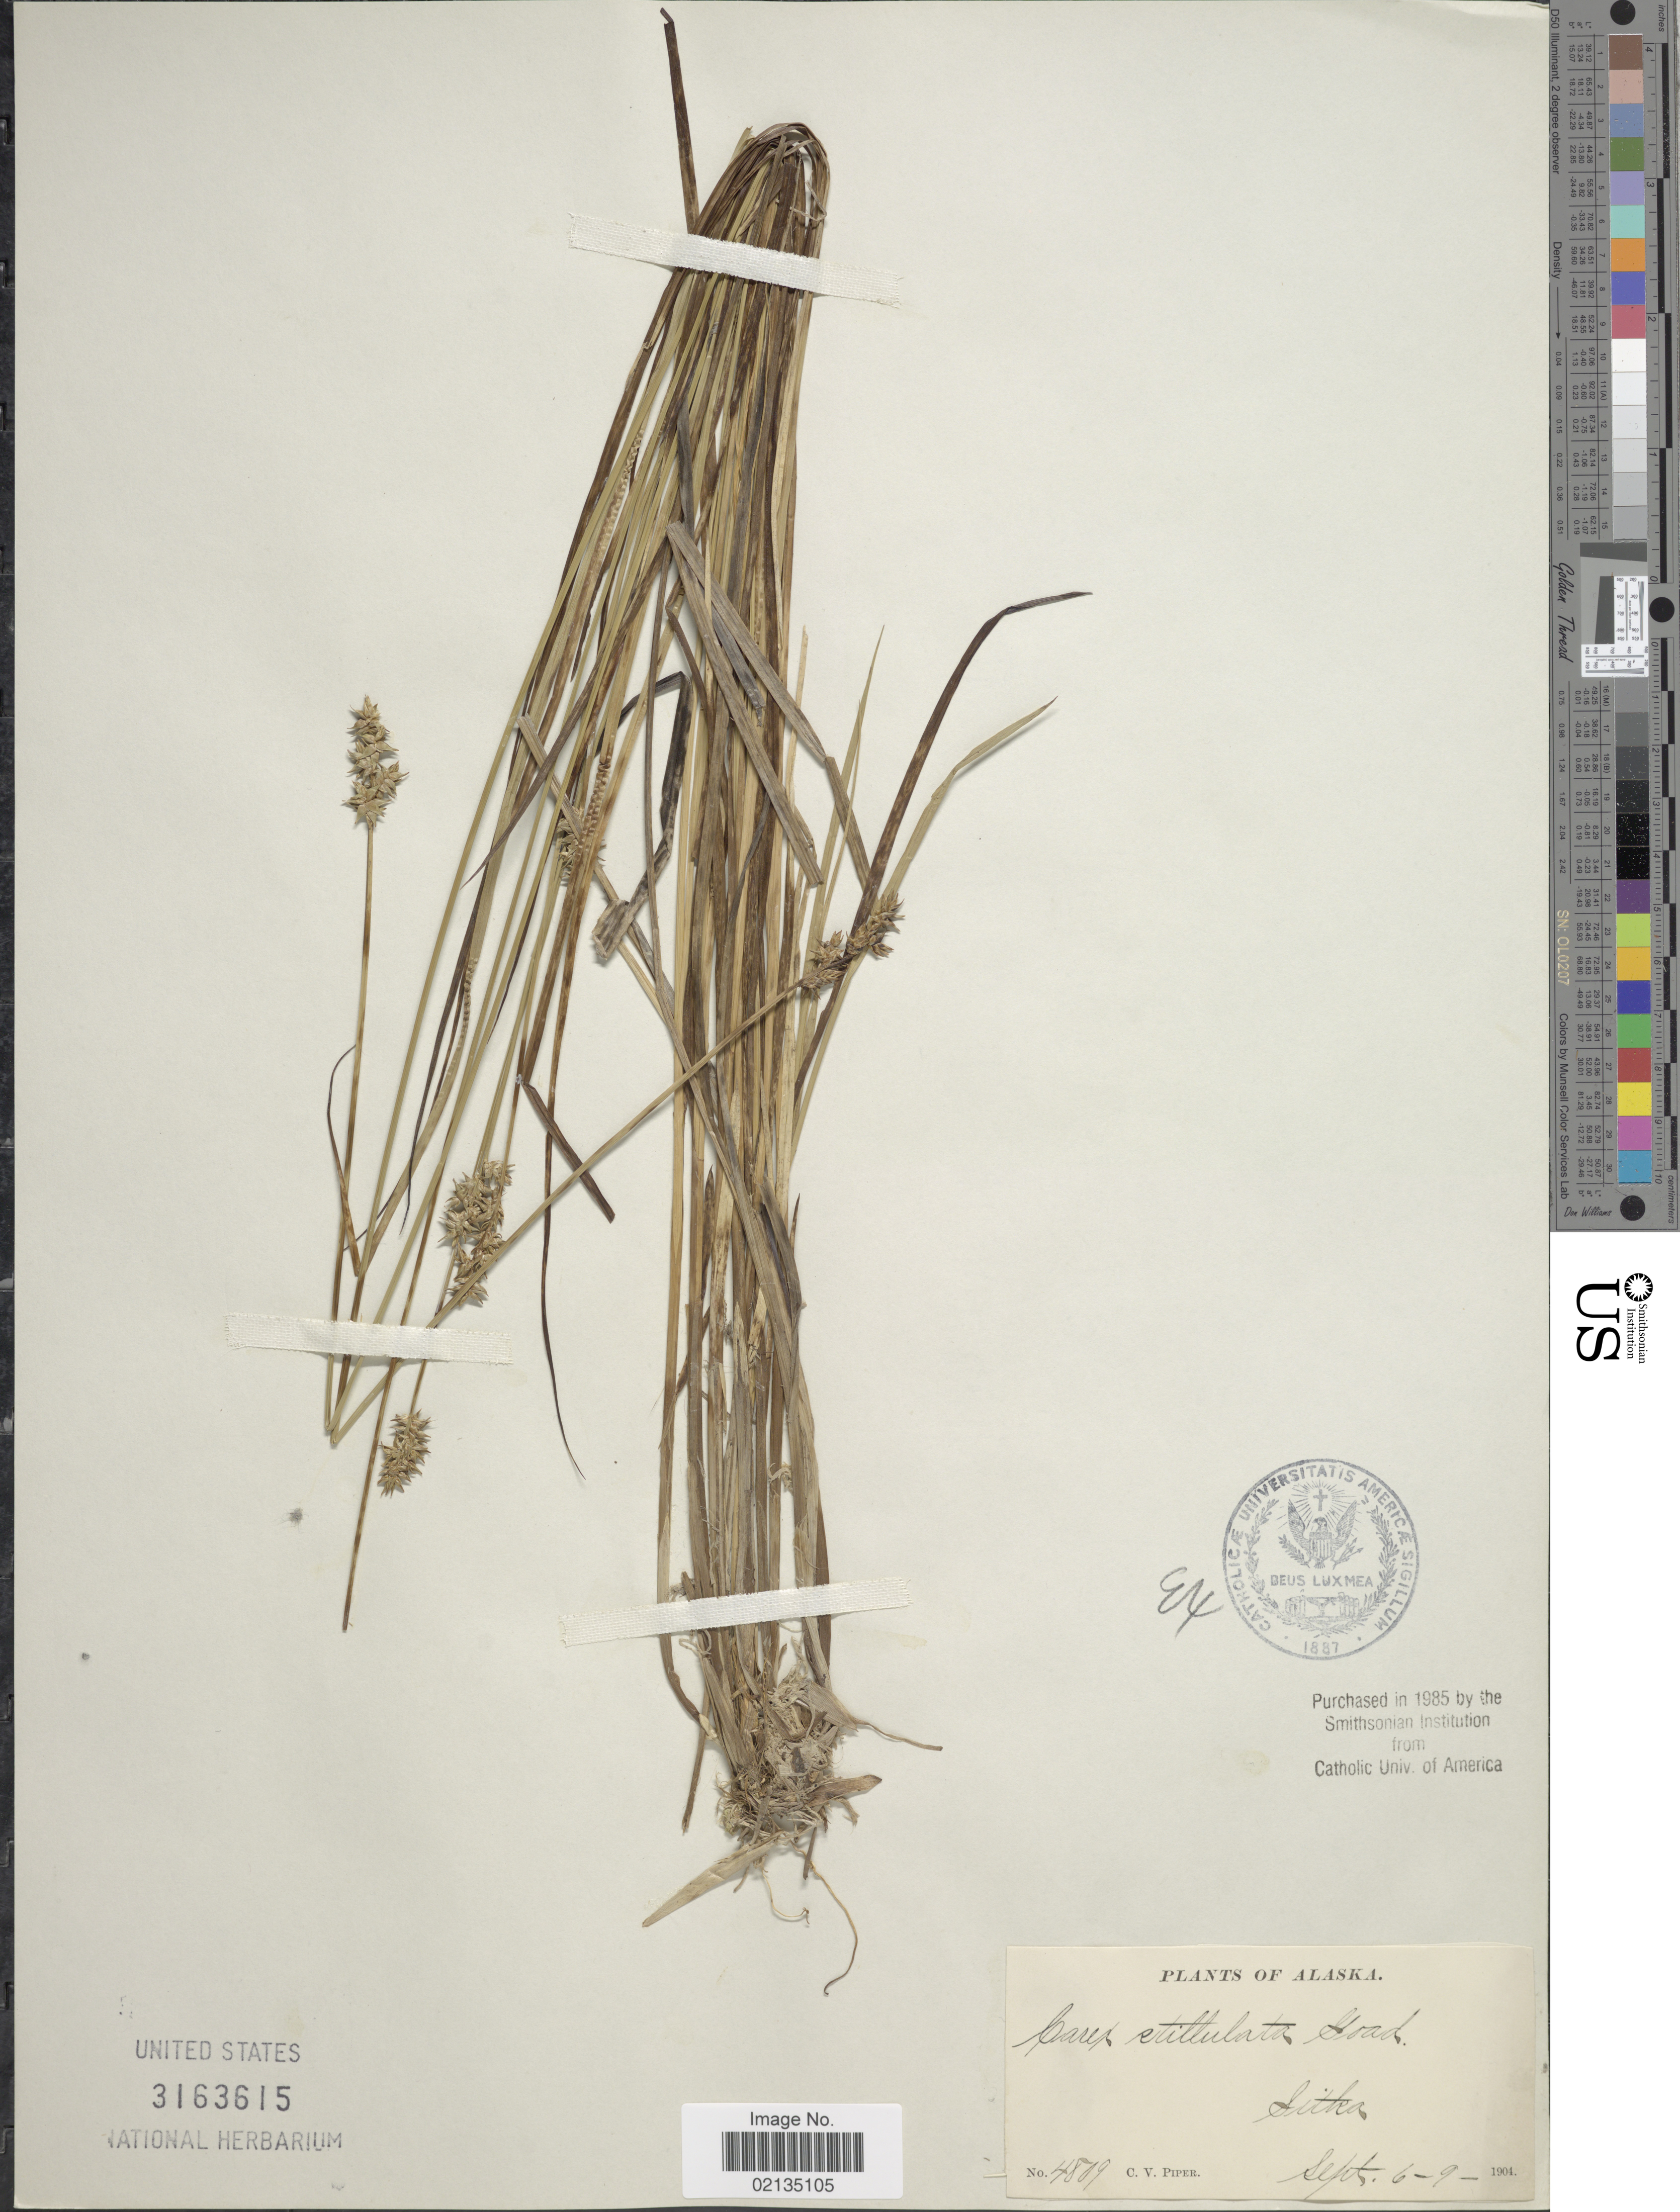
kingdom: Plantae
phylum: Tracheophyta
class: Liliopsida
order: Poales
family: Cyperaceae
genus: Carex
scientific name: Carex echinata subsp. echinata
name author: Murray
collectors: C. V. Piper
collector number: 4809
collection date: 1904-09-06/1904-09-09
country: United States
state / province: Alaska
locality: Alaska, Sitka.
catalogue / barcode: US 3163615